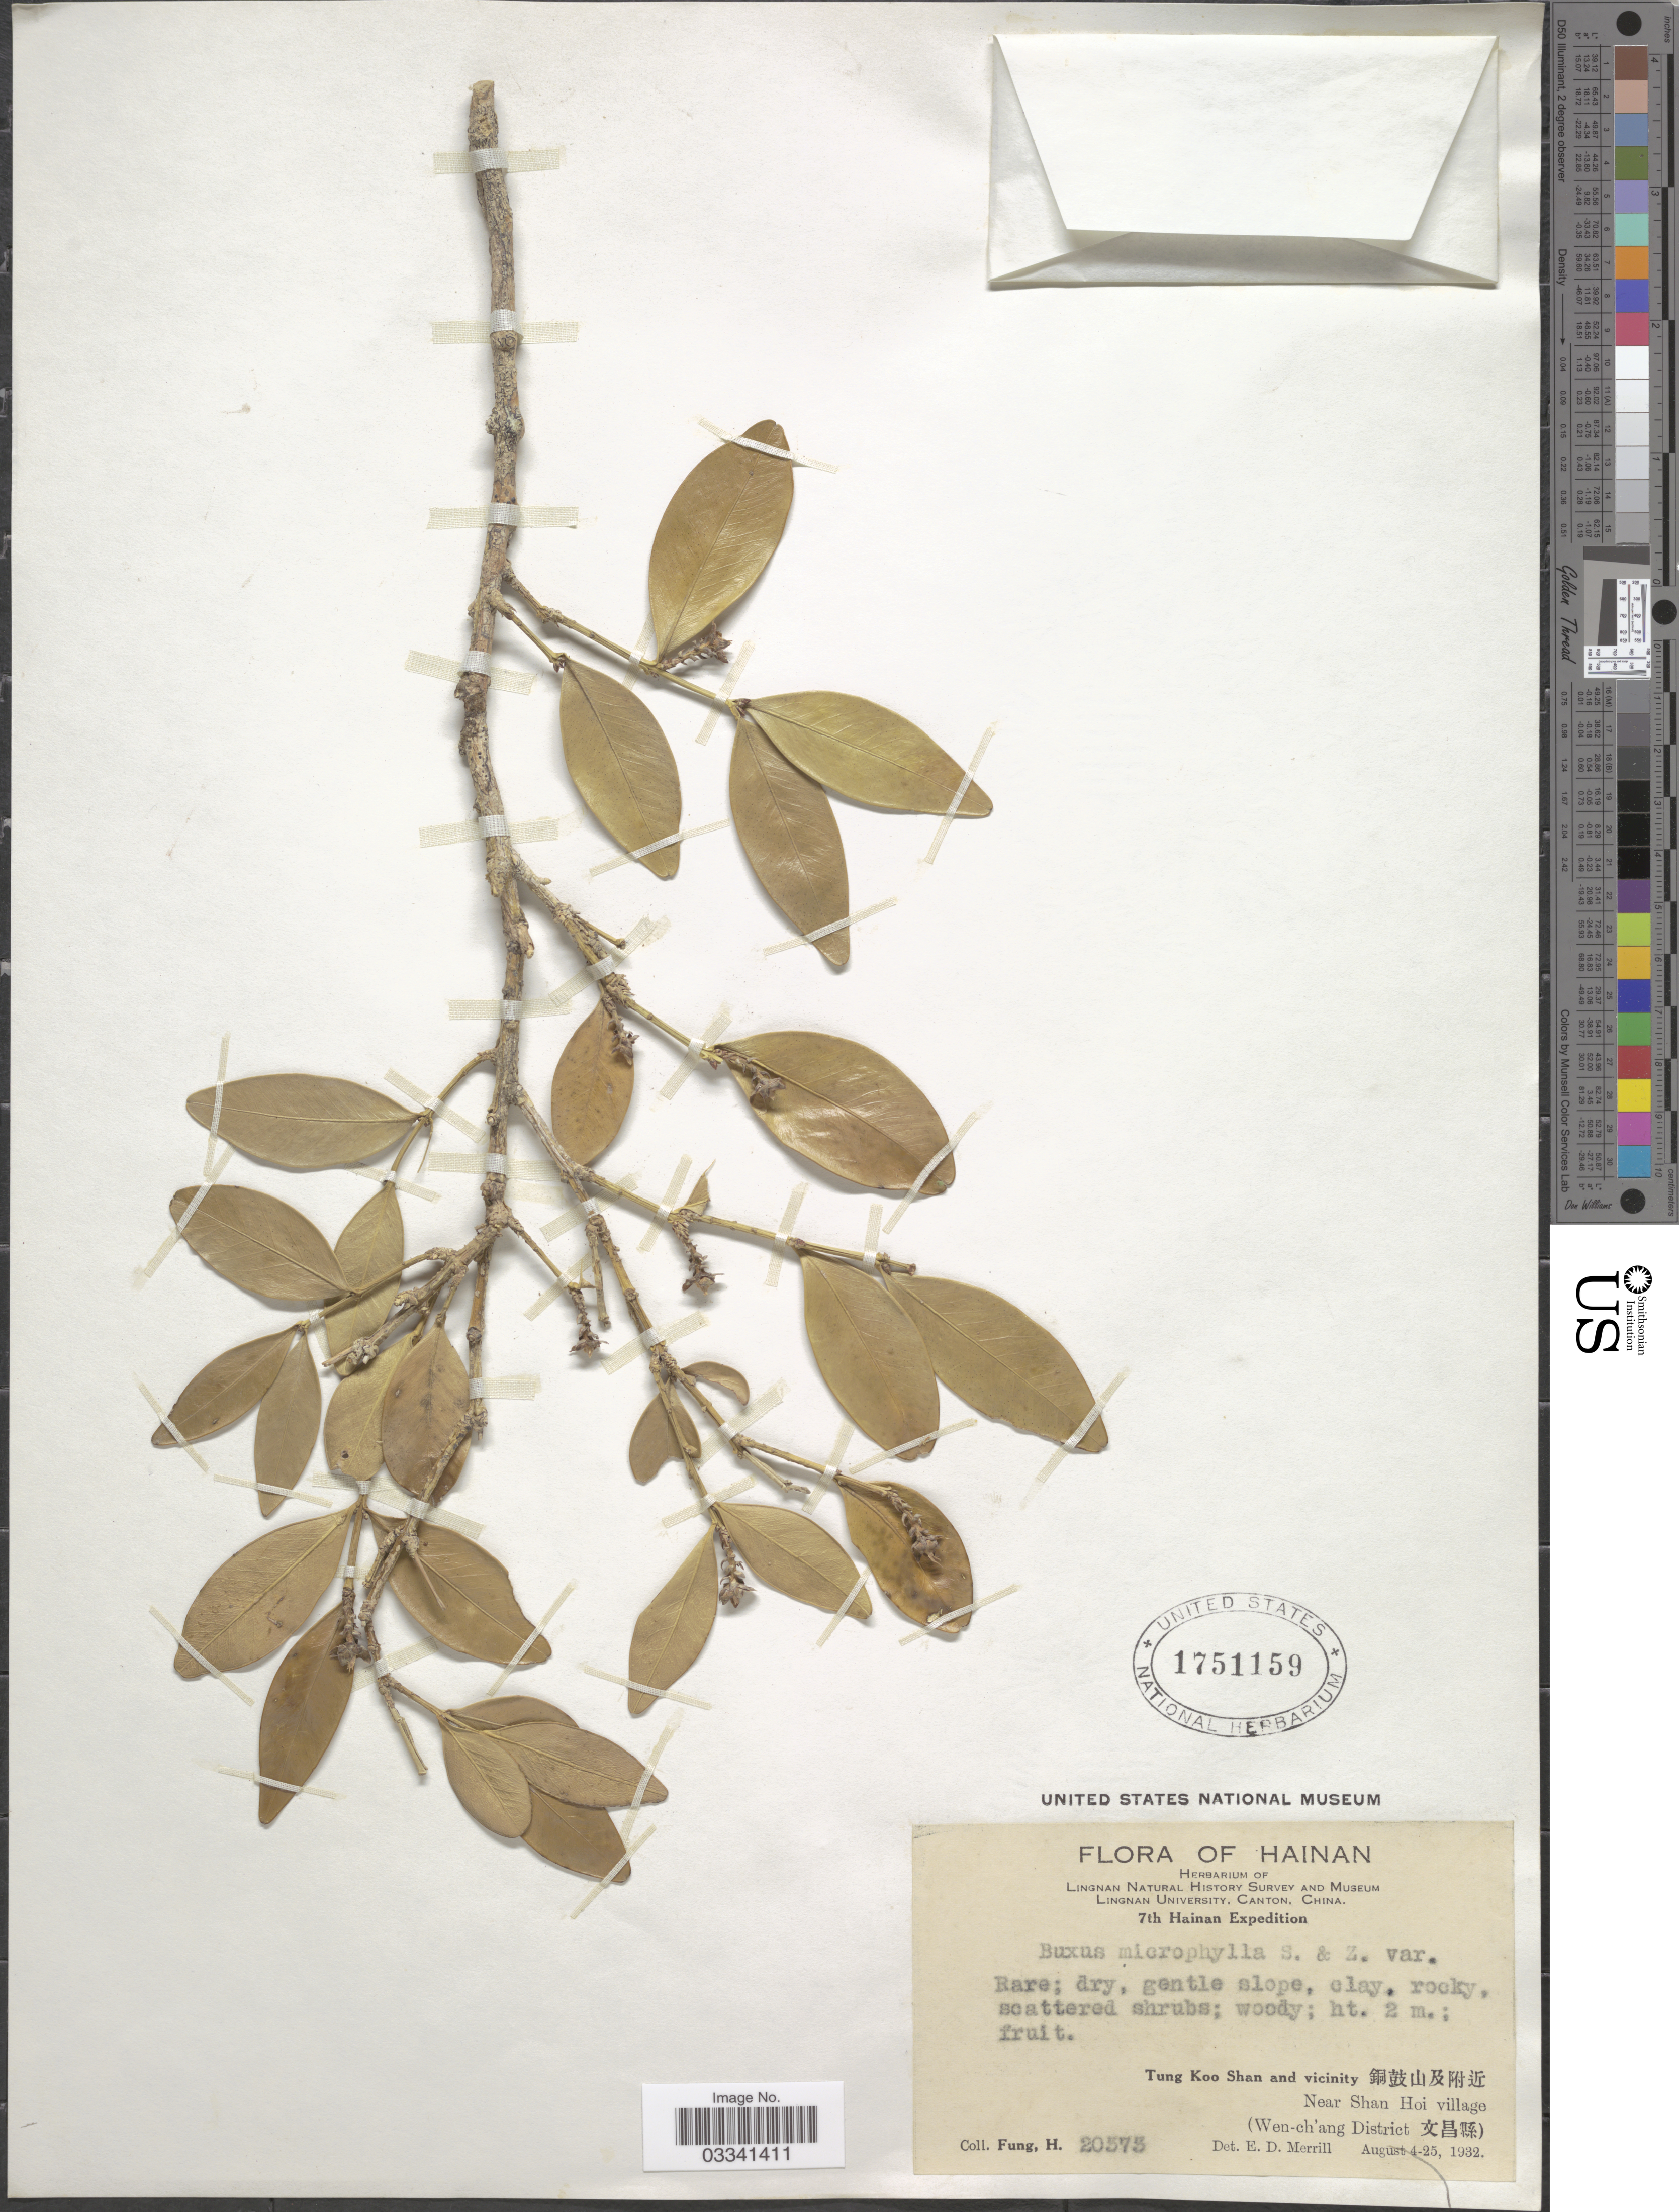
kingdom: Plantae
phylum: Tracheophyta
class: Magnoliopsida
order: Buxales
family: Buxaceae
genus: Buxus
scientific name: Buxus microphylla var. indet.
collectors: H. Fung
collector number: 20573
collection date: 1932-08-04/1932-08-25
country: China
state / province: Hainan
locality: Near Shan Hoi village (Wen-ch'ang District).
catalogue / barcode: US 1751159